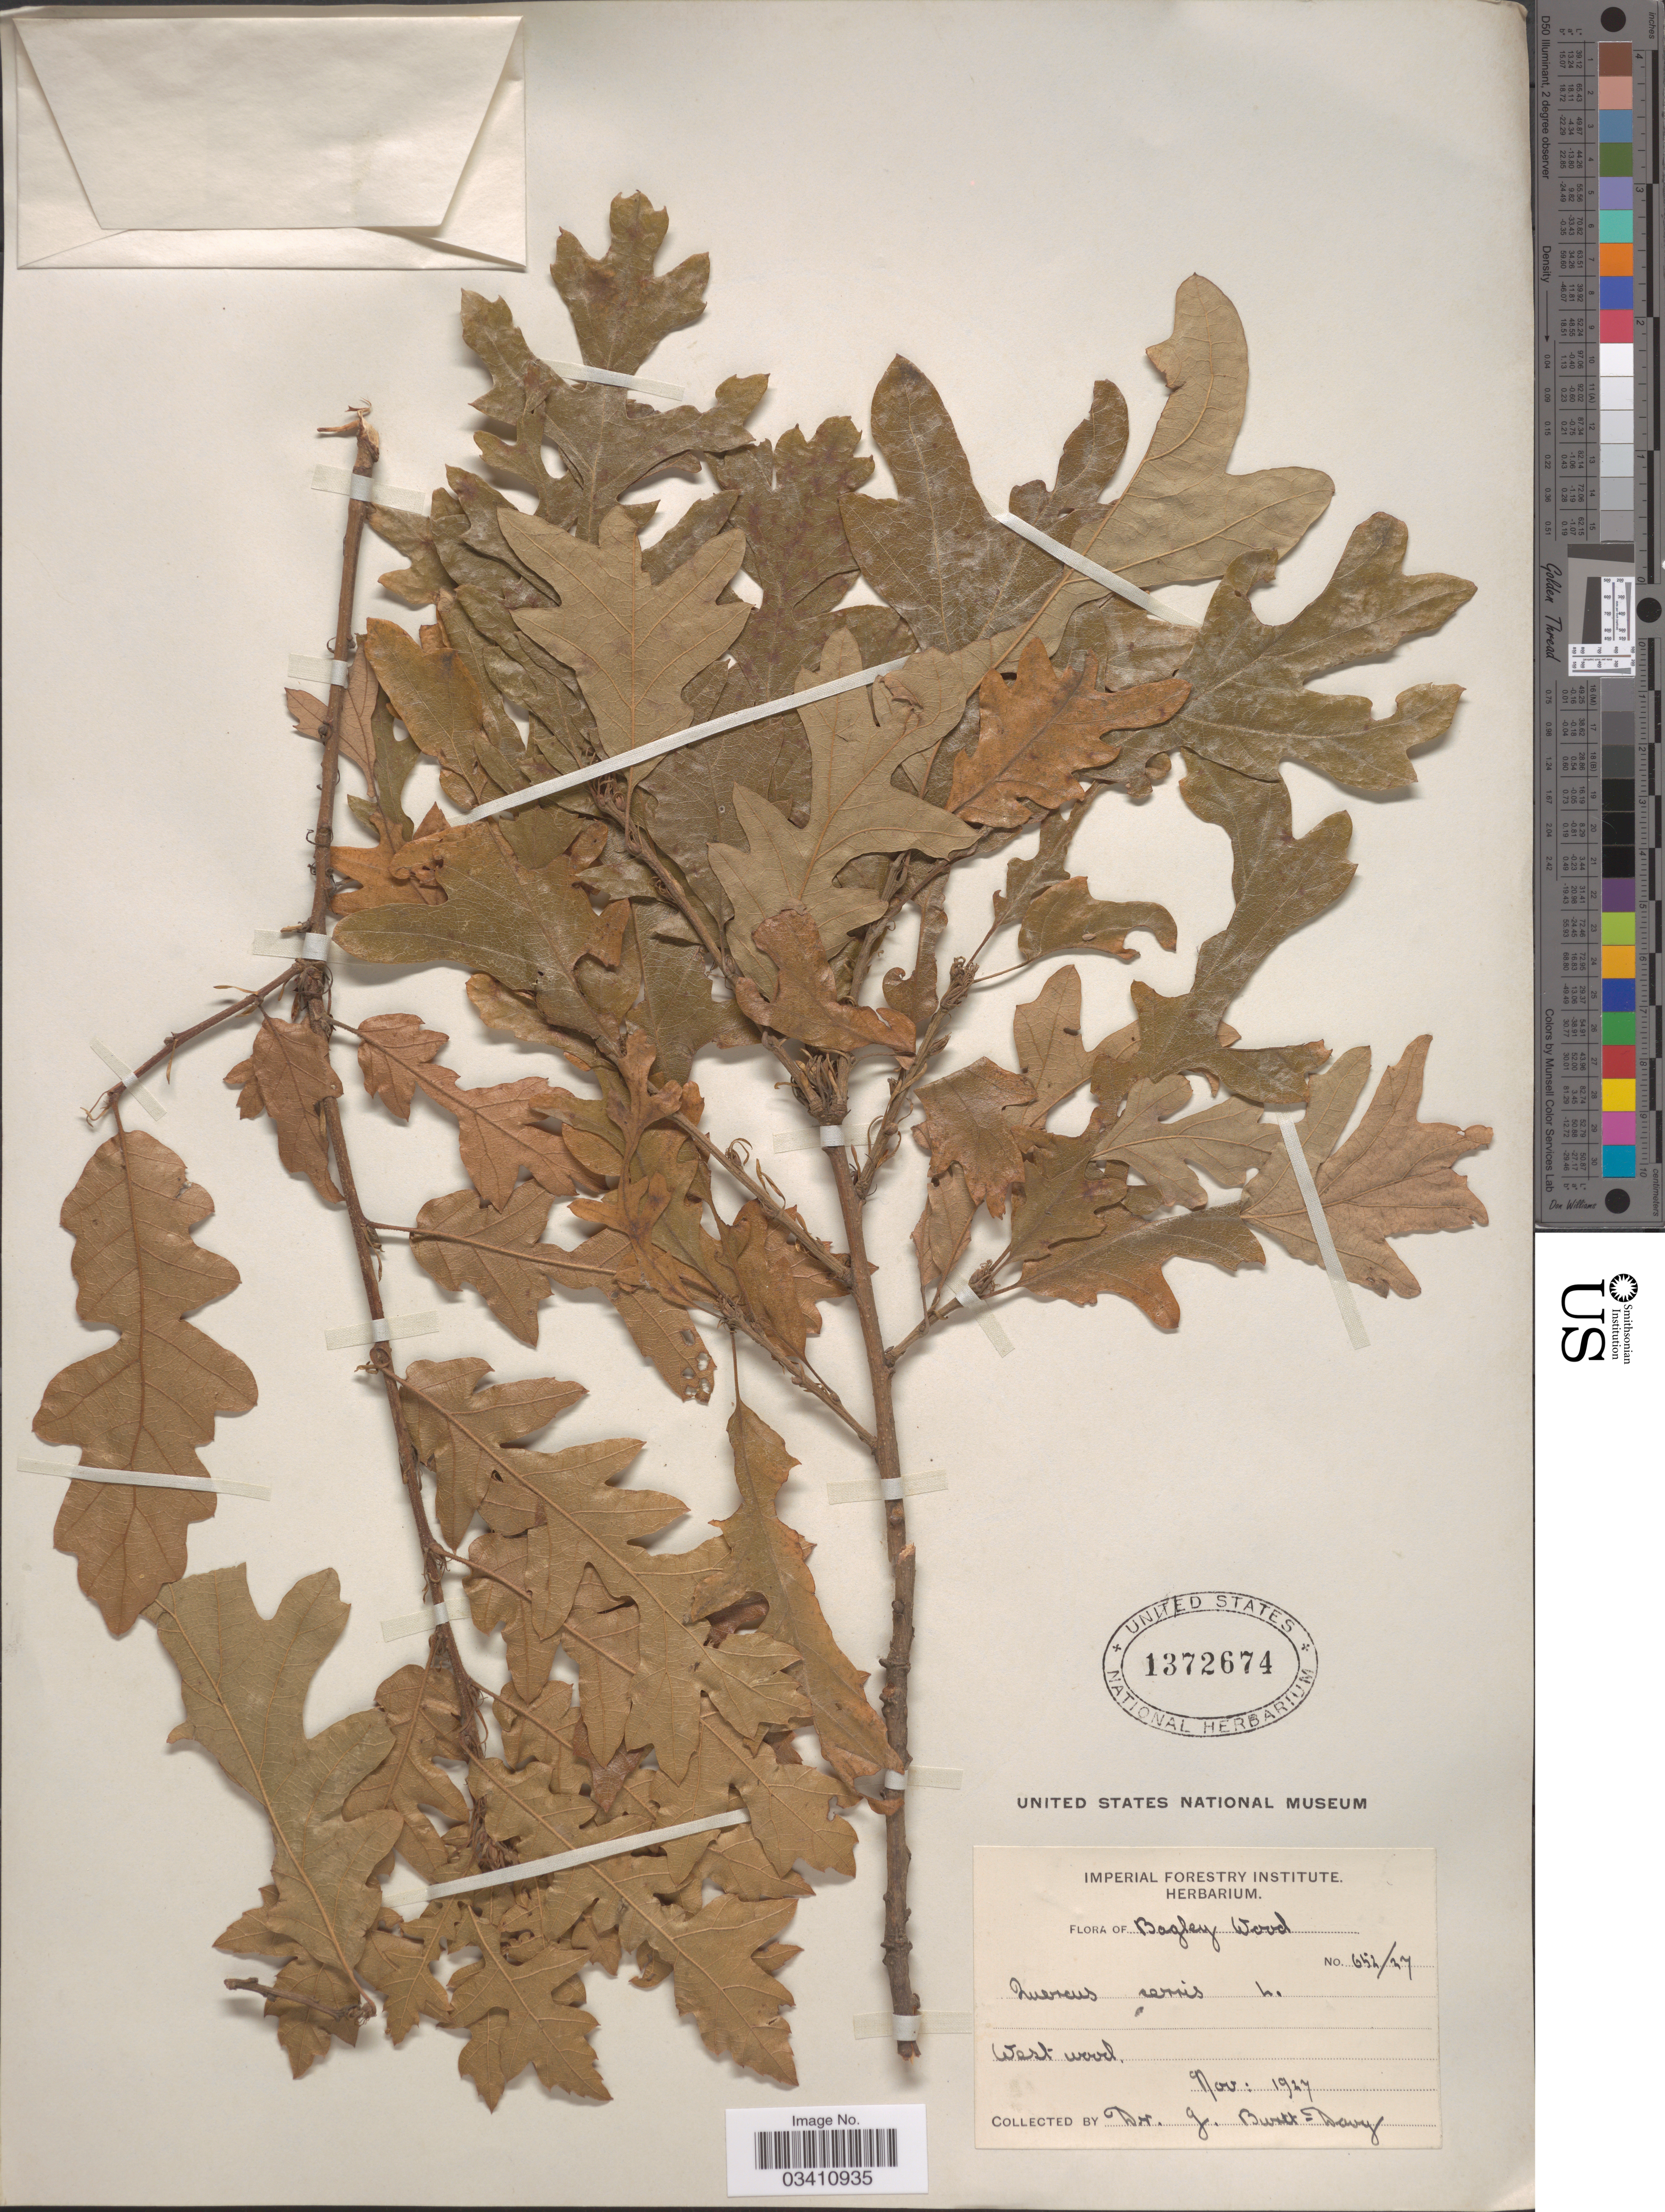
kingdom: Plantae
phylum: Tracheophyta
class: Magnoliopsida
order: Fagales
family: Fagaceae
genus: Quercus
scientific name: Quercus cerris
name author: L.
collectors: J. Burtt Davy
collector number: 652/27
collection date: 1927-11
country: United Kingdom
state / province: England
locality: Bagley Wood. West wood.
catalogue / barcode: US 1372674